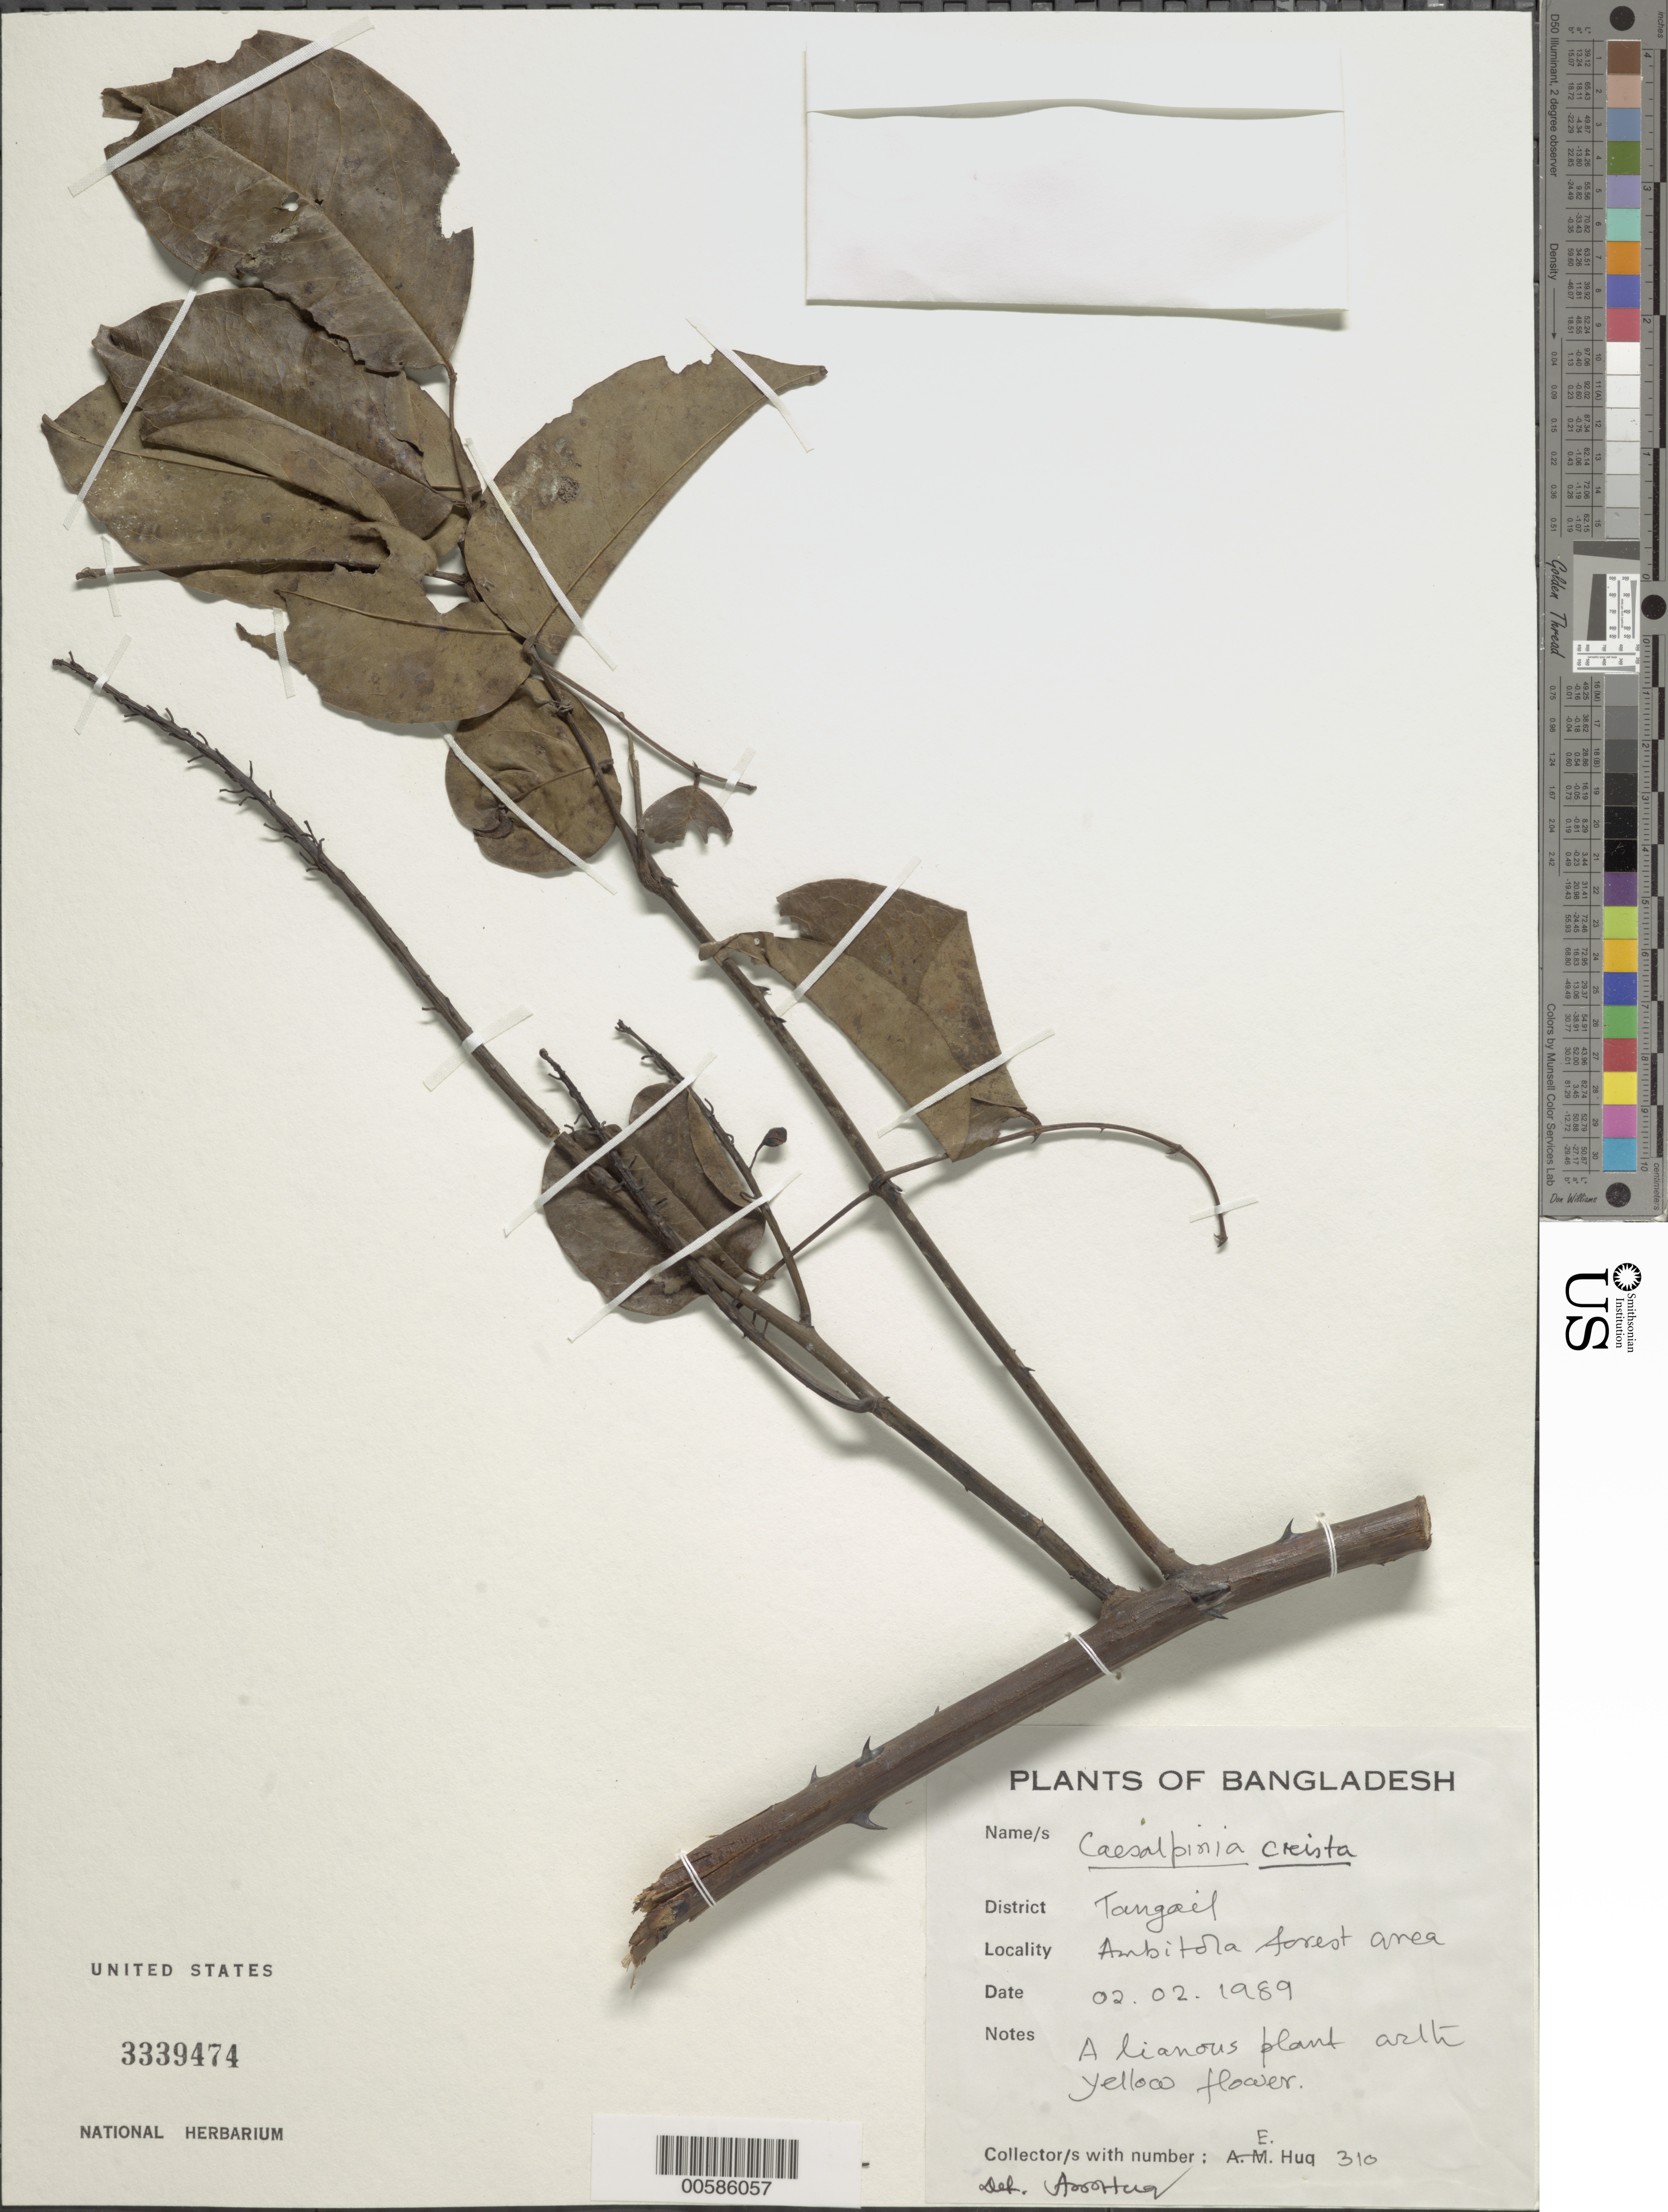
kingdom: Plantae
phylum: Tracheophyta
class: Magnoliopsida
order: Fabales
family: Fabaceae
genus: Ticanto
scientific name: Ticanto crista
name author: (L.) R. Clark & Gagnon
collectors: A. M. Huq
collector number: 310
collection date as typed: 02 Feb 1989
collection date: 1989-02-02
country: Bangladesh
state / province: Dhaka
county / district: Tangail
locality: Ambitora forest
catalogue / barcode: US 3339474